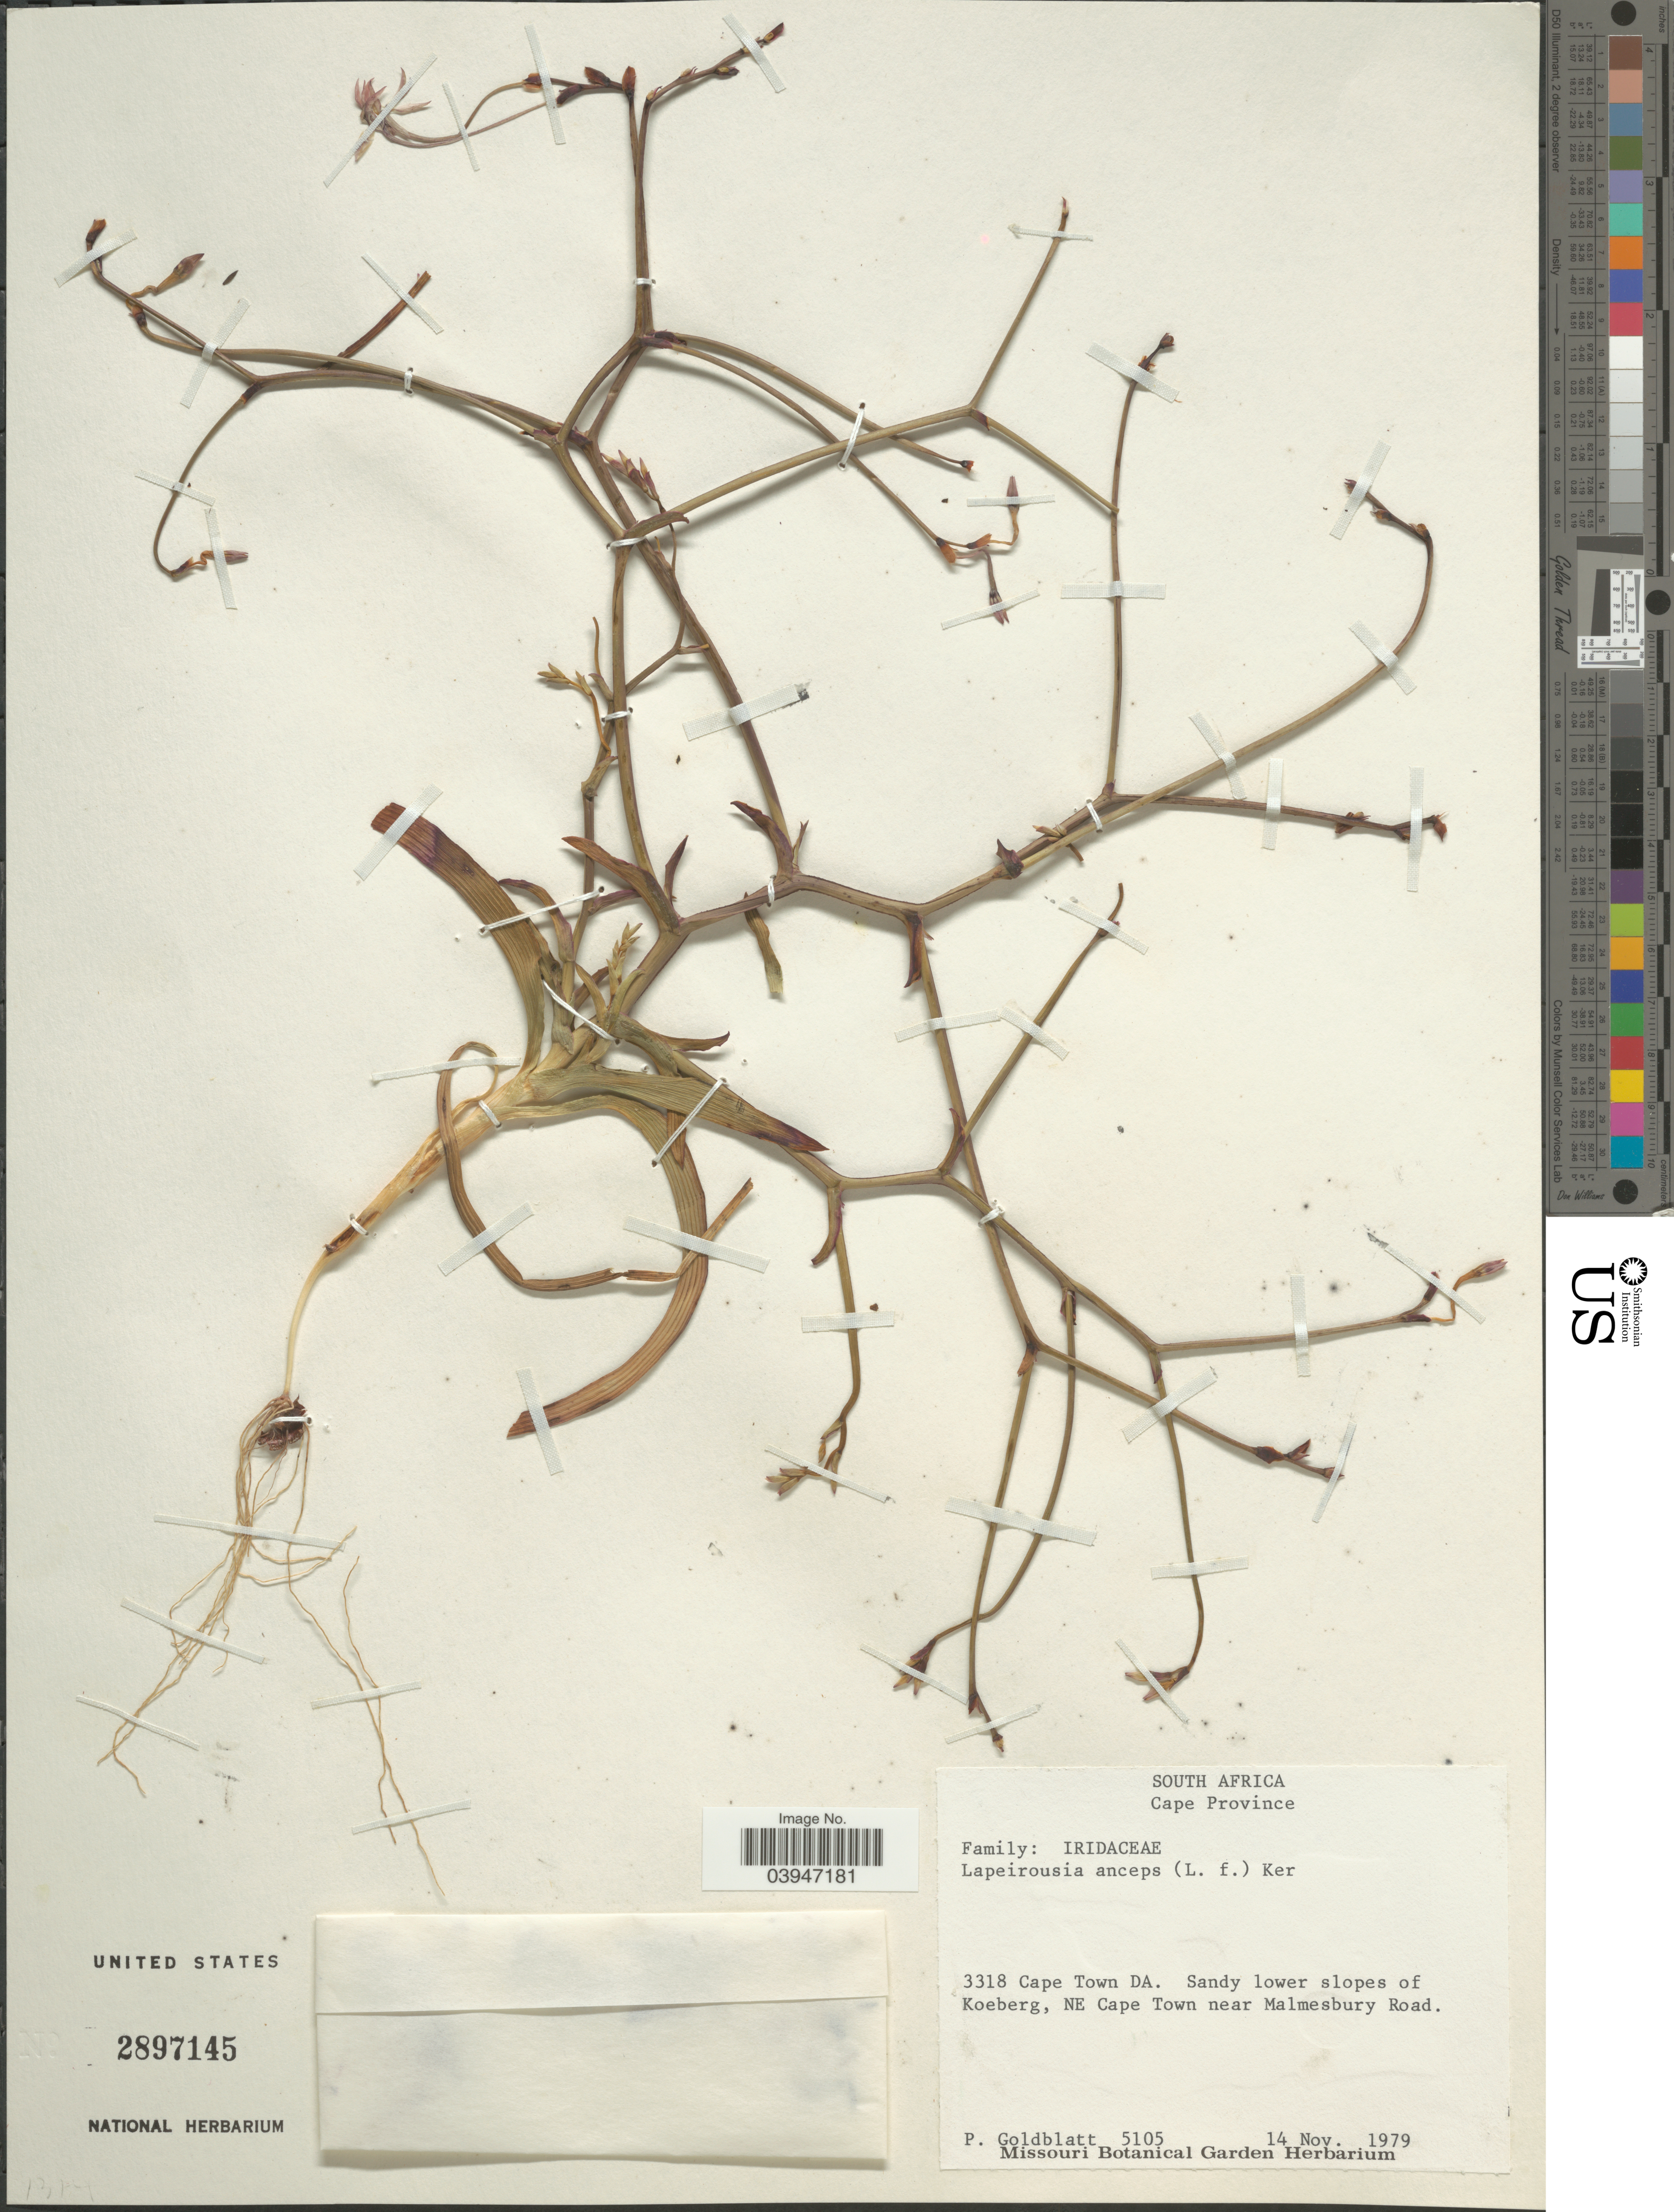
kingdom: Plantae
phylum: Tracheophyta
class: Liliopsida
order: Asparagales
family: Iridaceae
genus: Lapeirousia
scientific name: Lapeirousia anceps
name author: (L. f.) Ker Gawl.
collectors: P. Goldblatt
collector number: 5105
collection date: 1979-11-14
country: South Africa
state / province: Western Cape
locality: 3318 Cape Town DA. Sandy lower slopes of Koeberg, NE Cape Town near Malmesbury Road.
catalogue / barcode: US 2897145